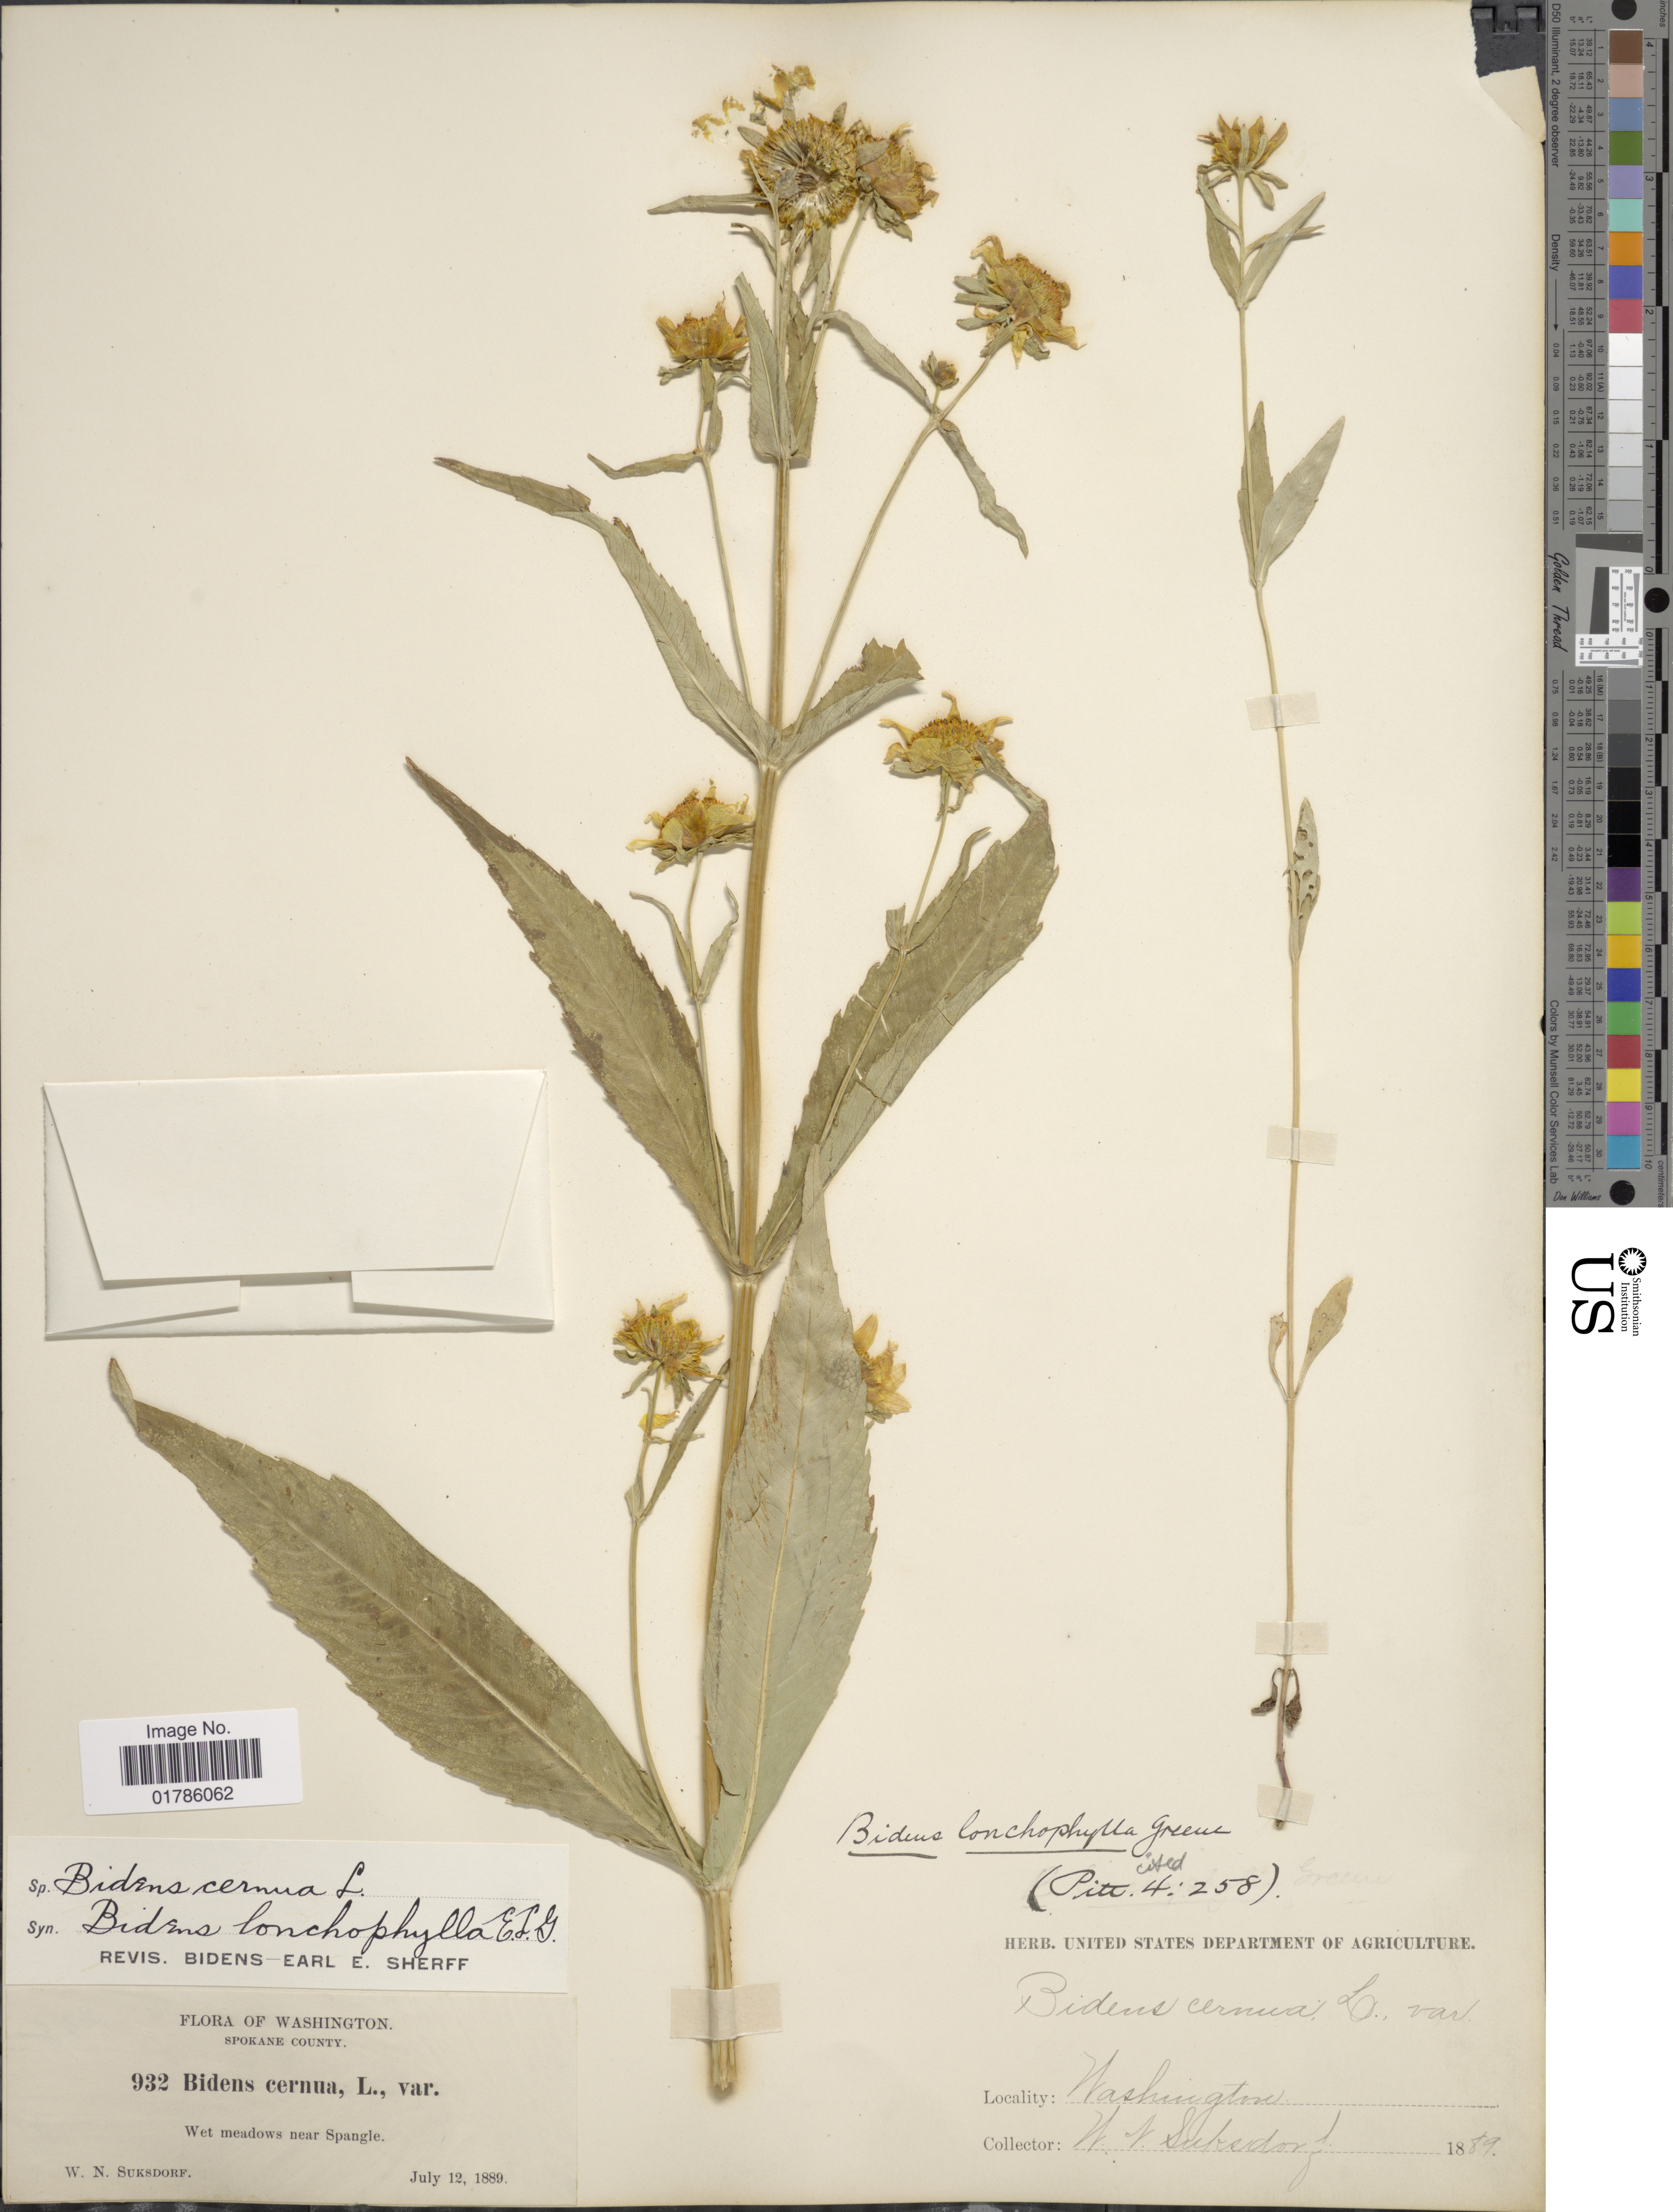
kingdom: Plantae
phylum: Tracheophyta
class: Magnoliopsida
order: Asterales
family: Asteraceae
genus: Bidens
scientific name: Bidens cernua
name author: L.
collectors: W. N. Suksdorf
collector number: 932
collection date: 1889-07-12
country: United States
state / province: Washington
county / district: Spokane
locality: Spokane County, near Spangle